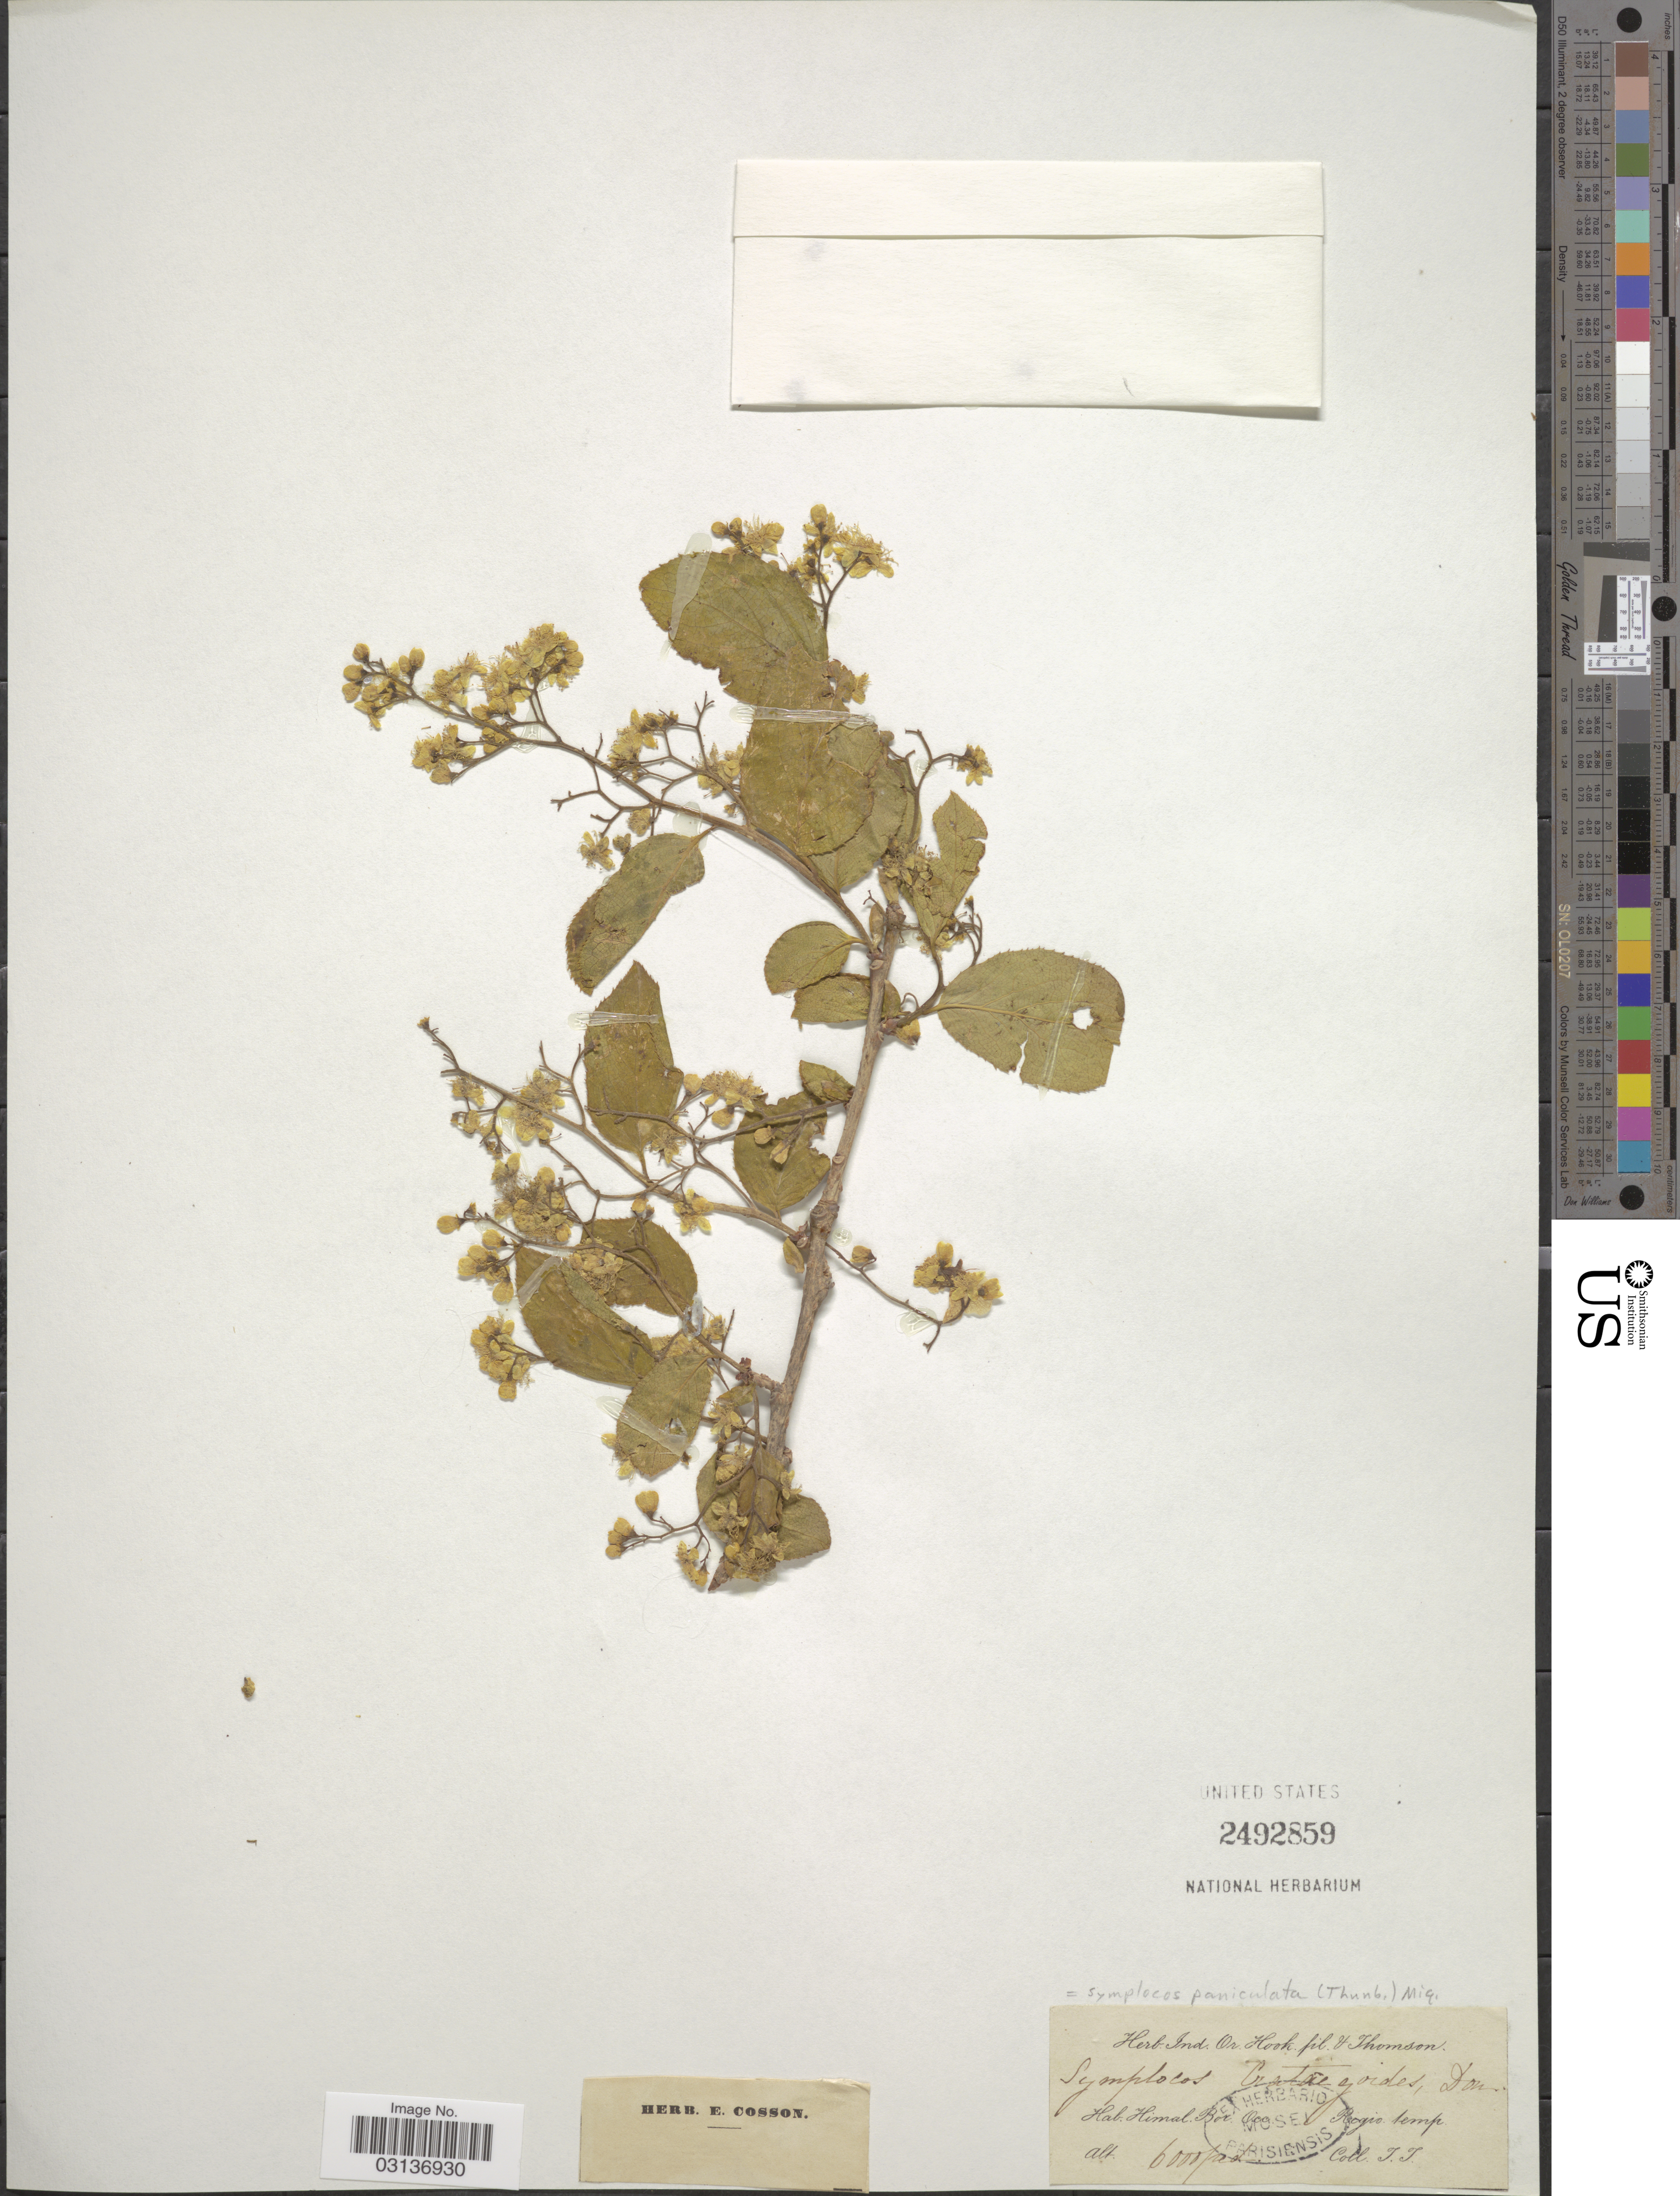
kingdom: Plantae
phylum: Tracheophyta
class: Magnoliopsida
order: Ericales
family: Symplocaceae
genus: Symplocos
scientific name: Symplocos paniculata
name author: Miq.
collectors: T. Thomson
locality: Himal. Bor. Occ. Regio: temp.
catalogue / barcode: US 2492859